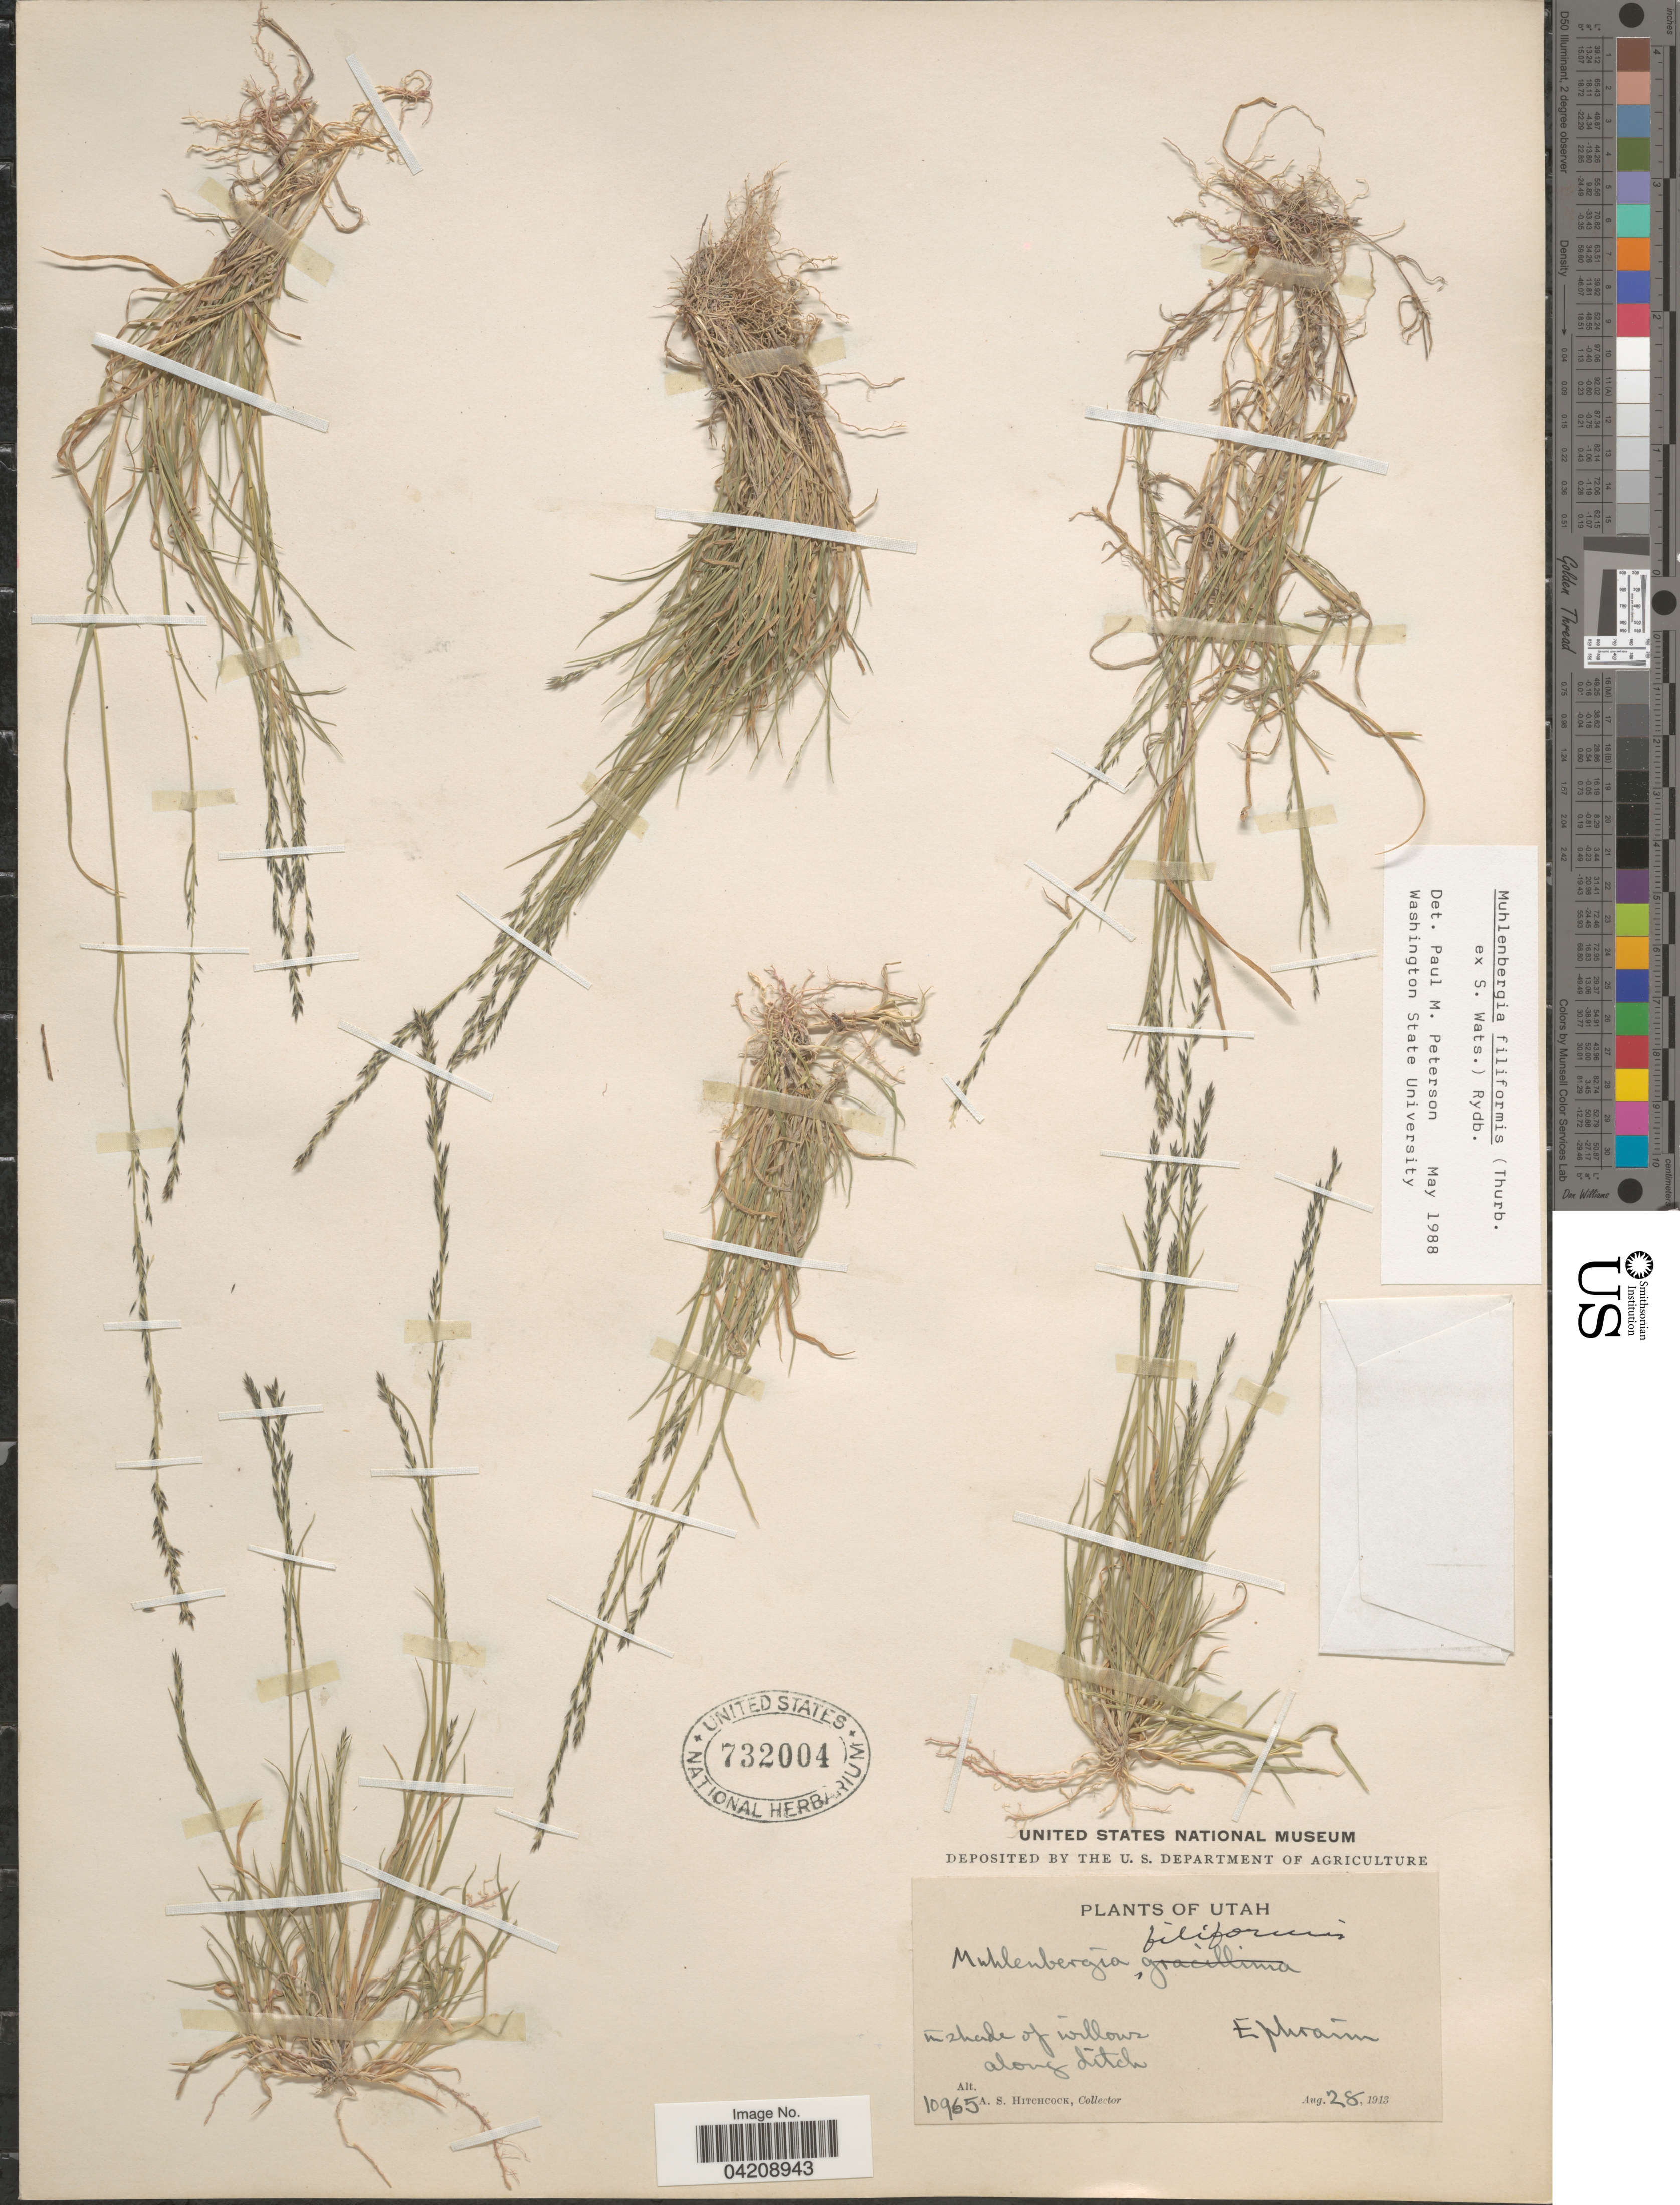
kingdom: Plantae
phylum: Tracheophyta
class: Liliopsida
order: Poales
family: Poaceae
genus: Muhlenbergia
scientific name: Muhlenbergia filiformis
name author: (Thurb. ex S. Watson) Rydb.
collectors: A. S. Hitchcock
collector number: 10965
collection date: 1913-08-28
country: United States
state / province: Utah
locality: In shade of willows. Along ditch. Ephraim.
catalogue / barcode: US 732004